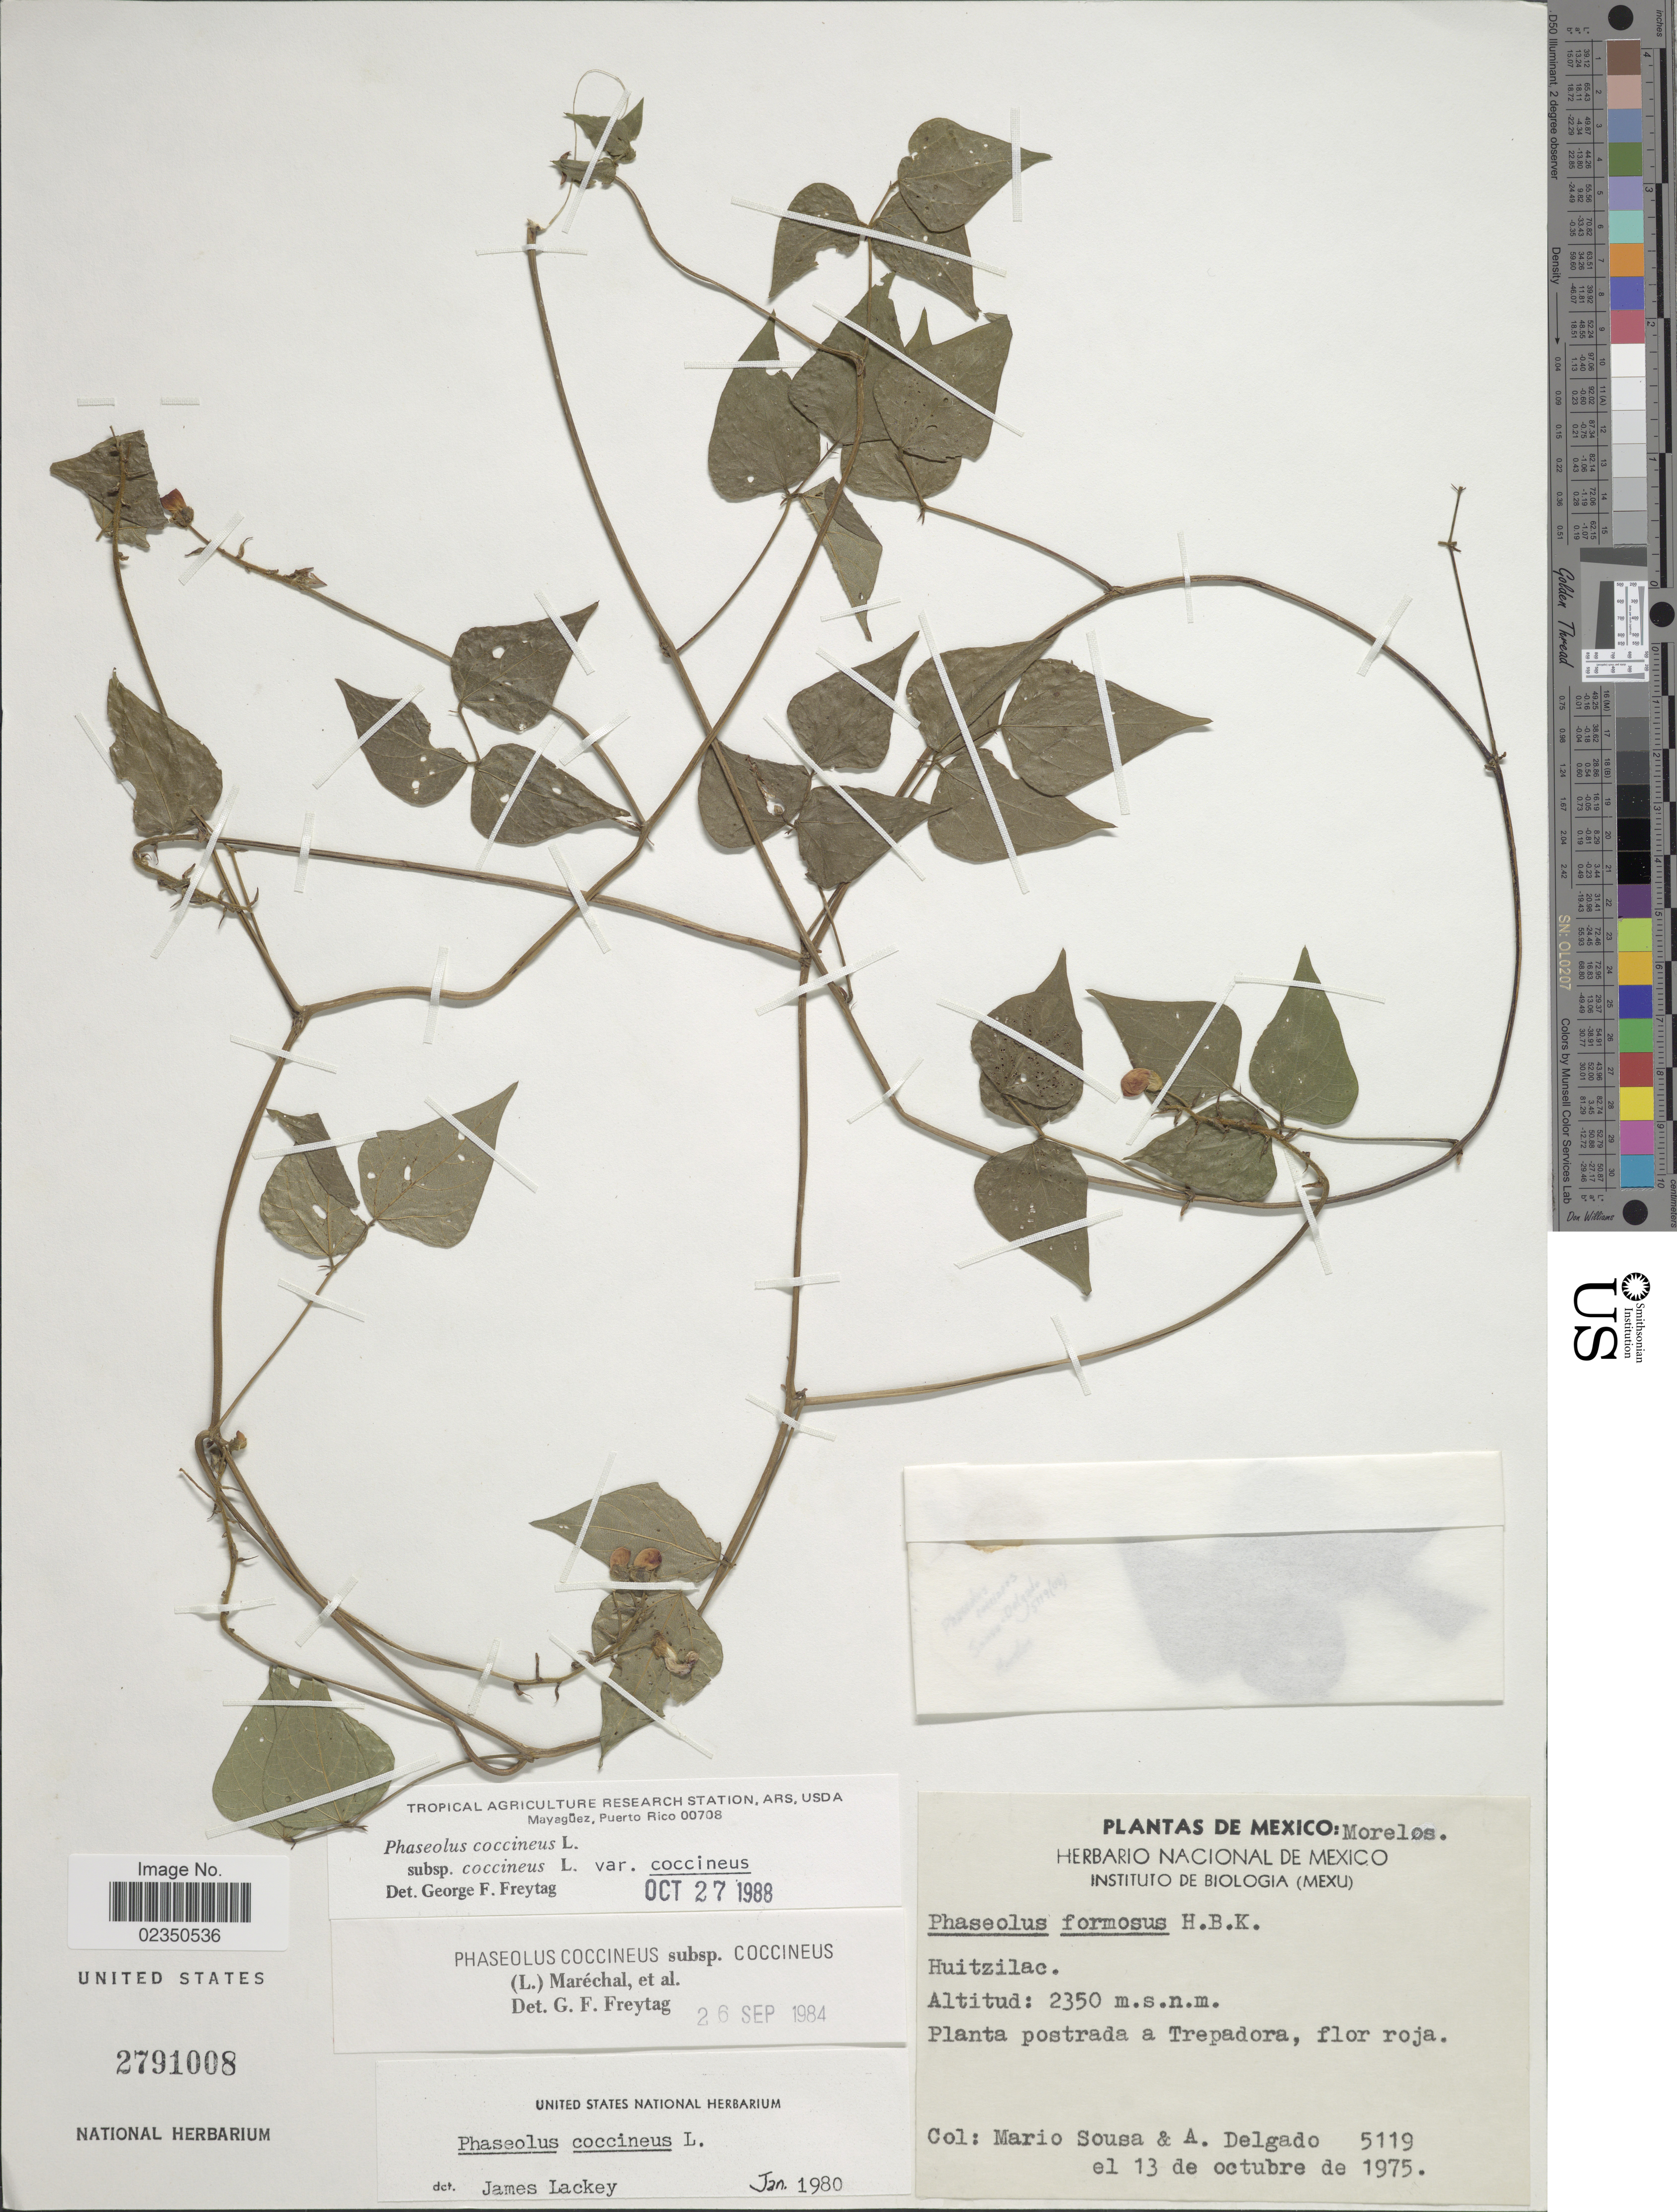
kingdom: Plantae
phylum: Tracheophyta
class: Magnoliopsida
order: Fabales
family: Fabaceae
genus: Phaseolus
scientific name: Phaseolus coccineus var. coccineus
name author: L.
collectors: M. Sousa S. & A. A. Delgado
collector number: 5119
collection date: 1975-10-13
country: Mexico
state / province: Morelos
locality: Huitzilac.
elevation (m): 2350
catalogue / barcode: US 2791008